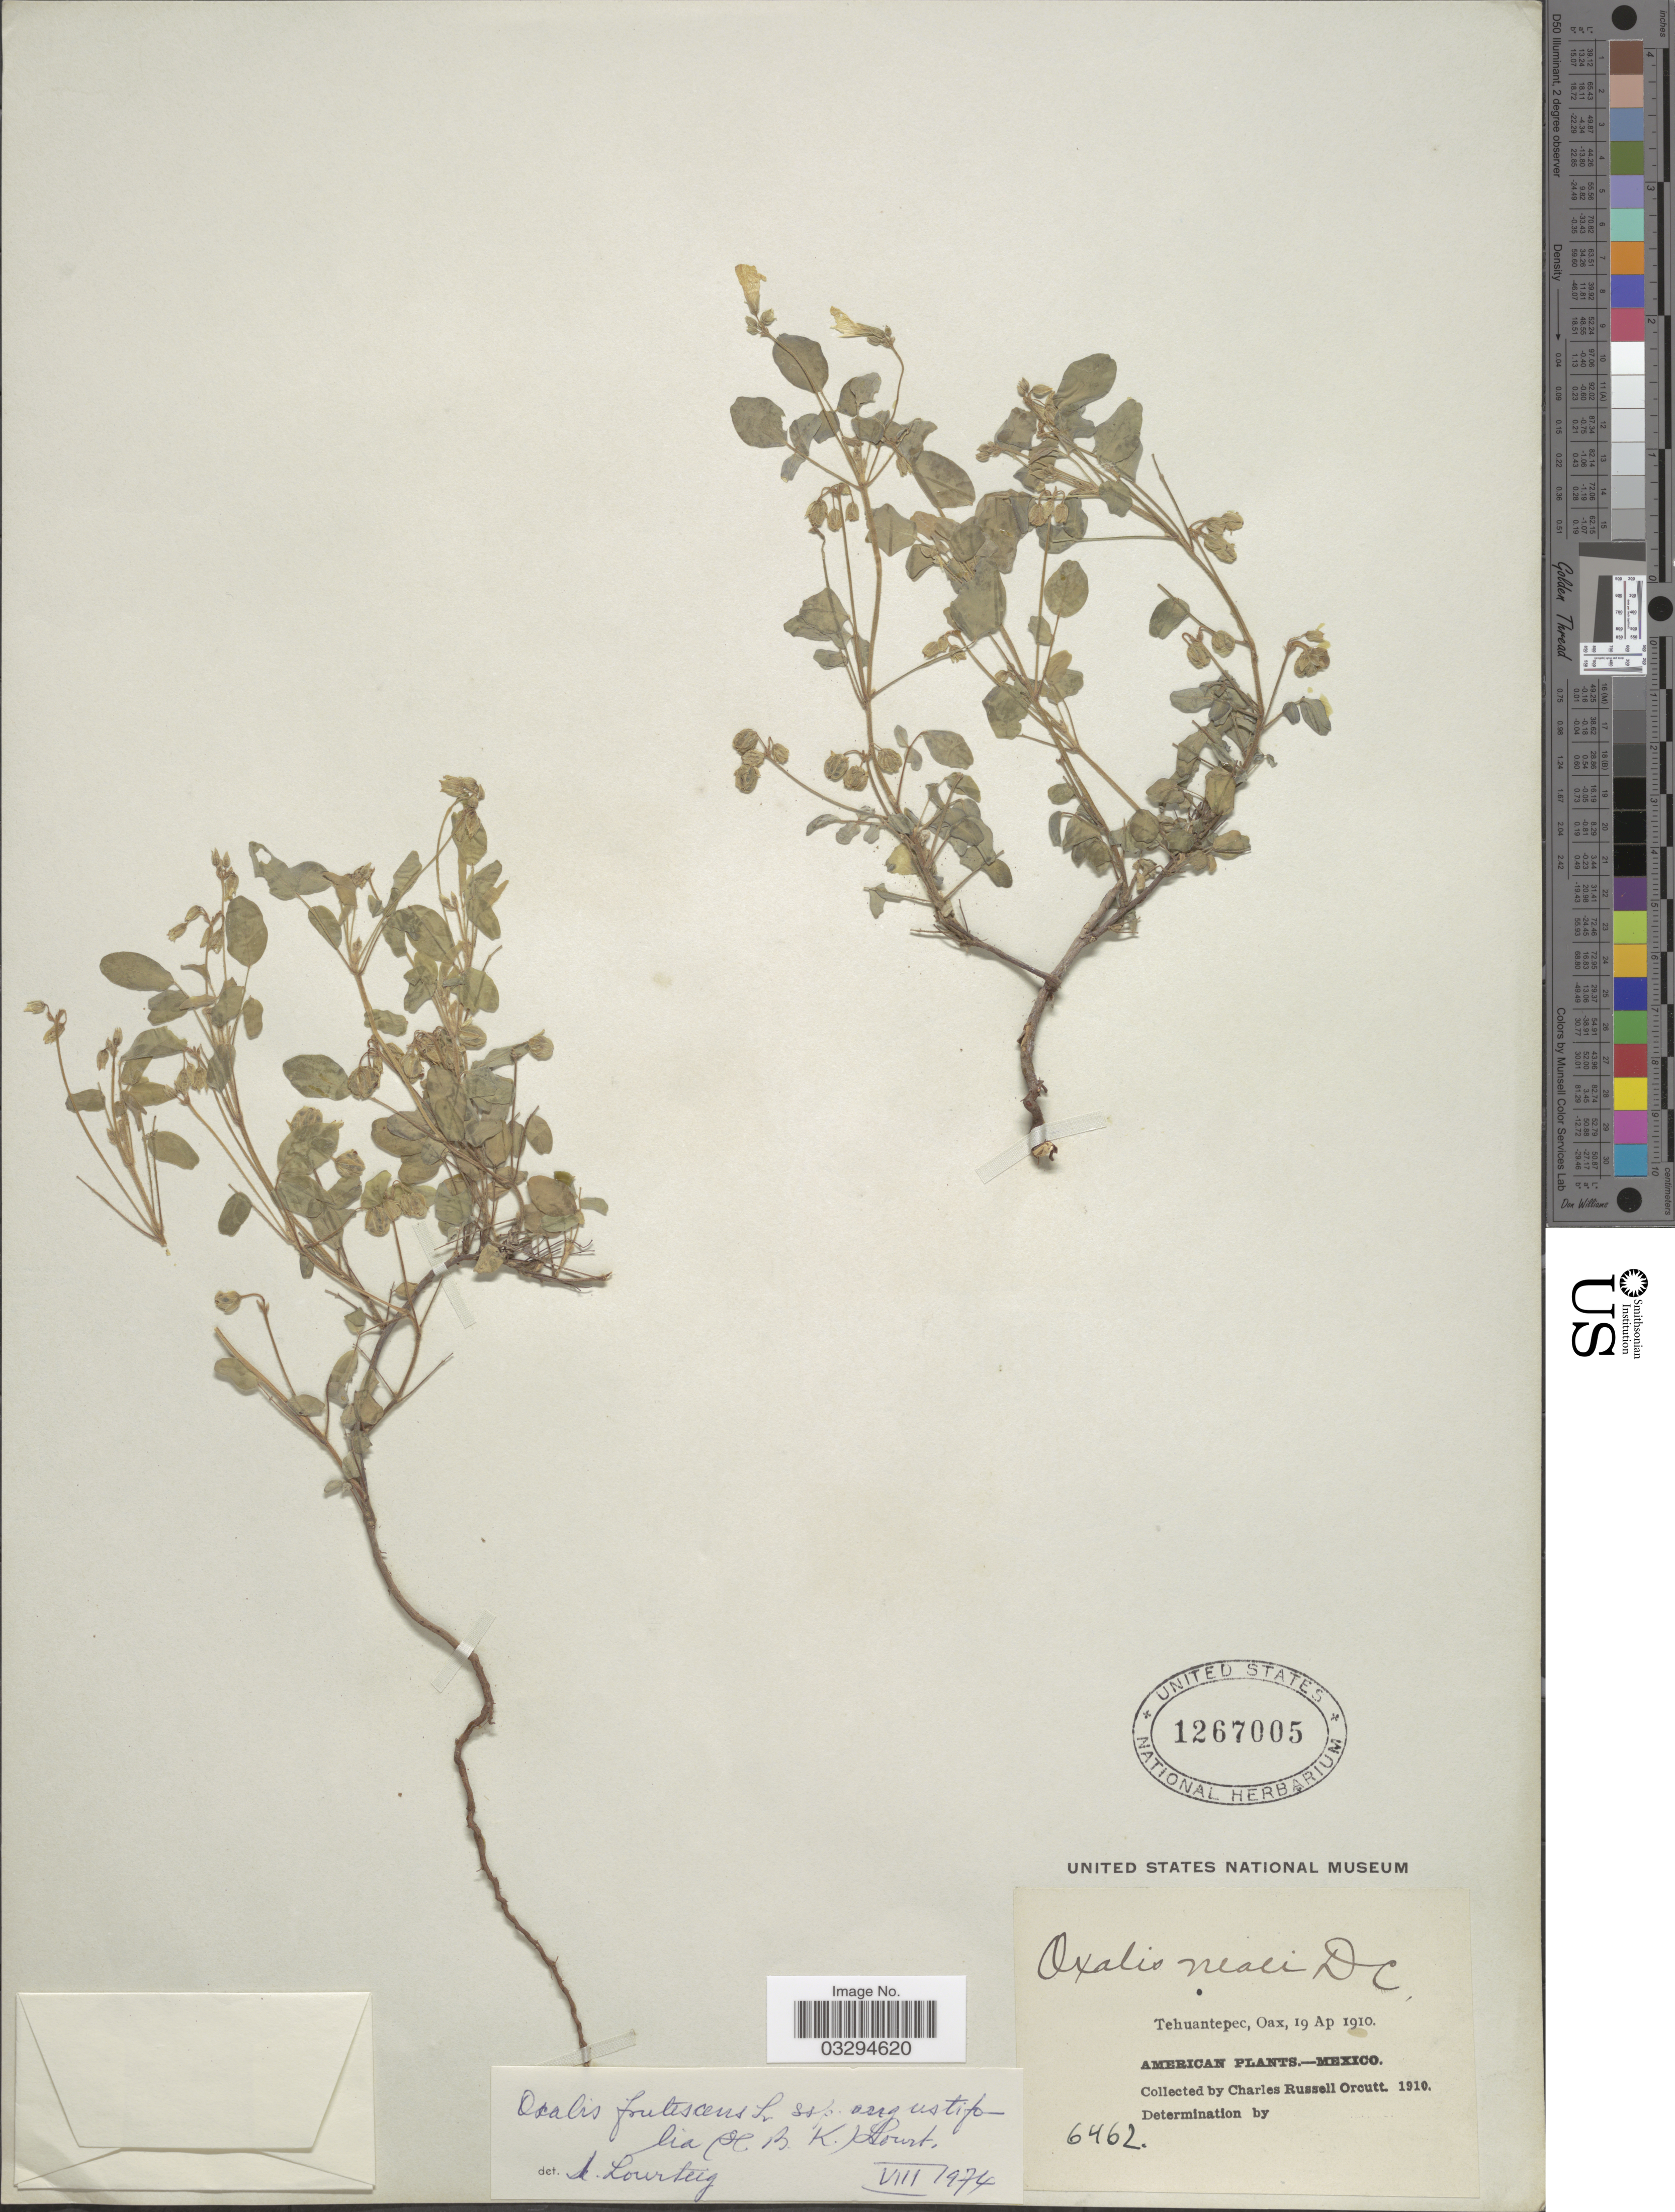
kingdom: Plantae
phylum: Tracheophyta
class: Magnoliopsida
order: Oxalidales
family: Oxalidaceae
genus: Oxalis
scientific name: Oxalis frutescens subsp. angustifolia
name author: (Kunth) Lourteig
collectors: C. R. Orcutt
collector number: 6462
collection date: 1910-04-19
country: Mexico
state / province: Oaxaca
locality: Tehuantepec. American.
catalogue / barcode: US 1267005